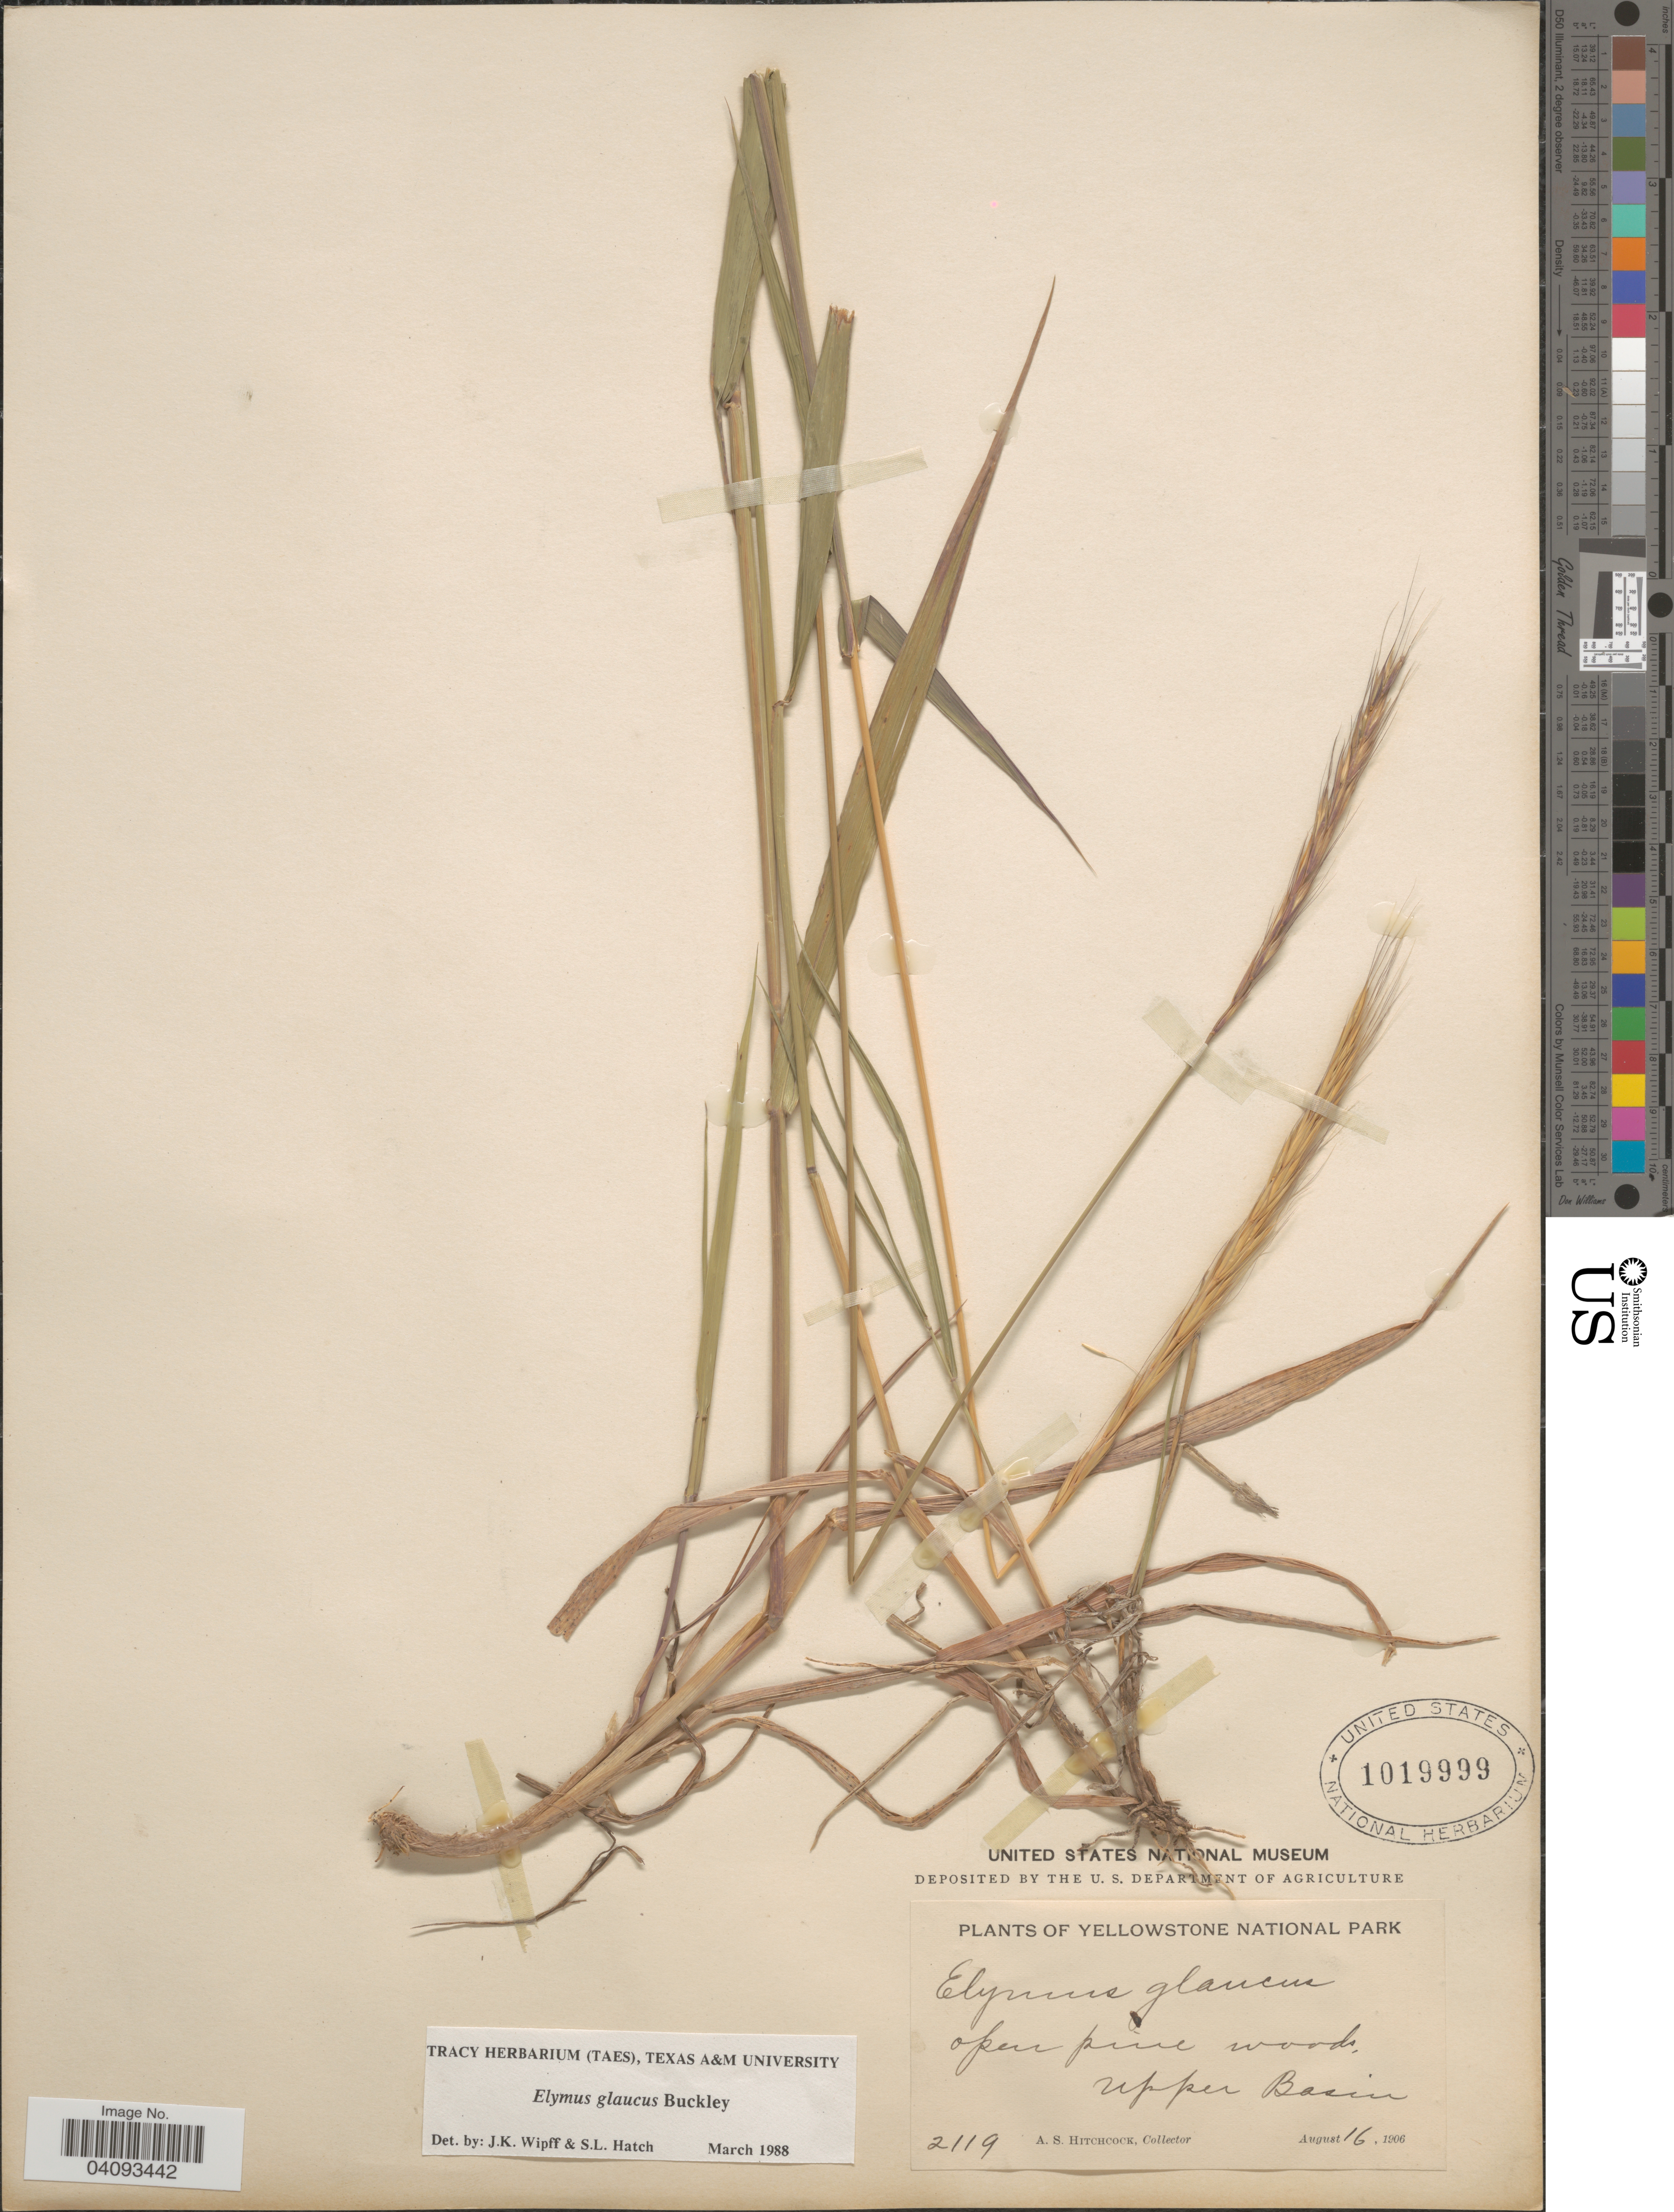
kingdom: Plantae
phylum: Tracheophyta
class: Liliopsida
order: Poales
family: Poaceae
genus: Elymus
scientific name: Elymus glaucus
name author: Buckley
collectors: A. S. Hitchcock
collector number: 2119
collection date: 1906-08-16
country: United States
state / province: Wyoming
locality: Yellowstone National Park. Open pine woods, upper Basin.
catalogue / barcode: US 1019999